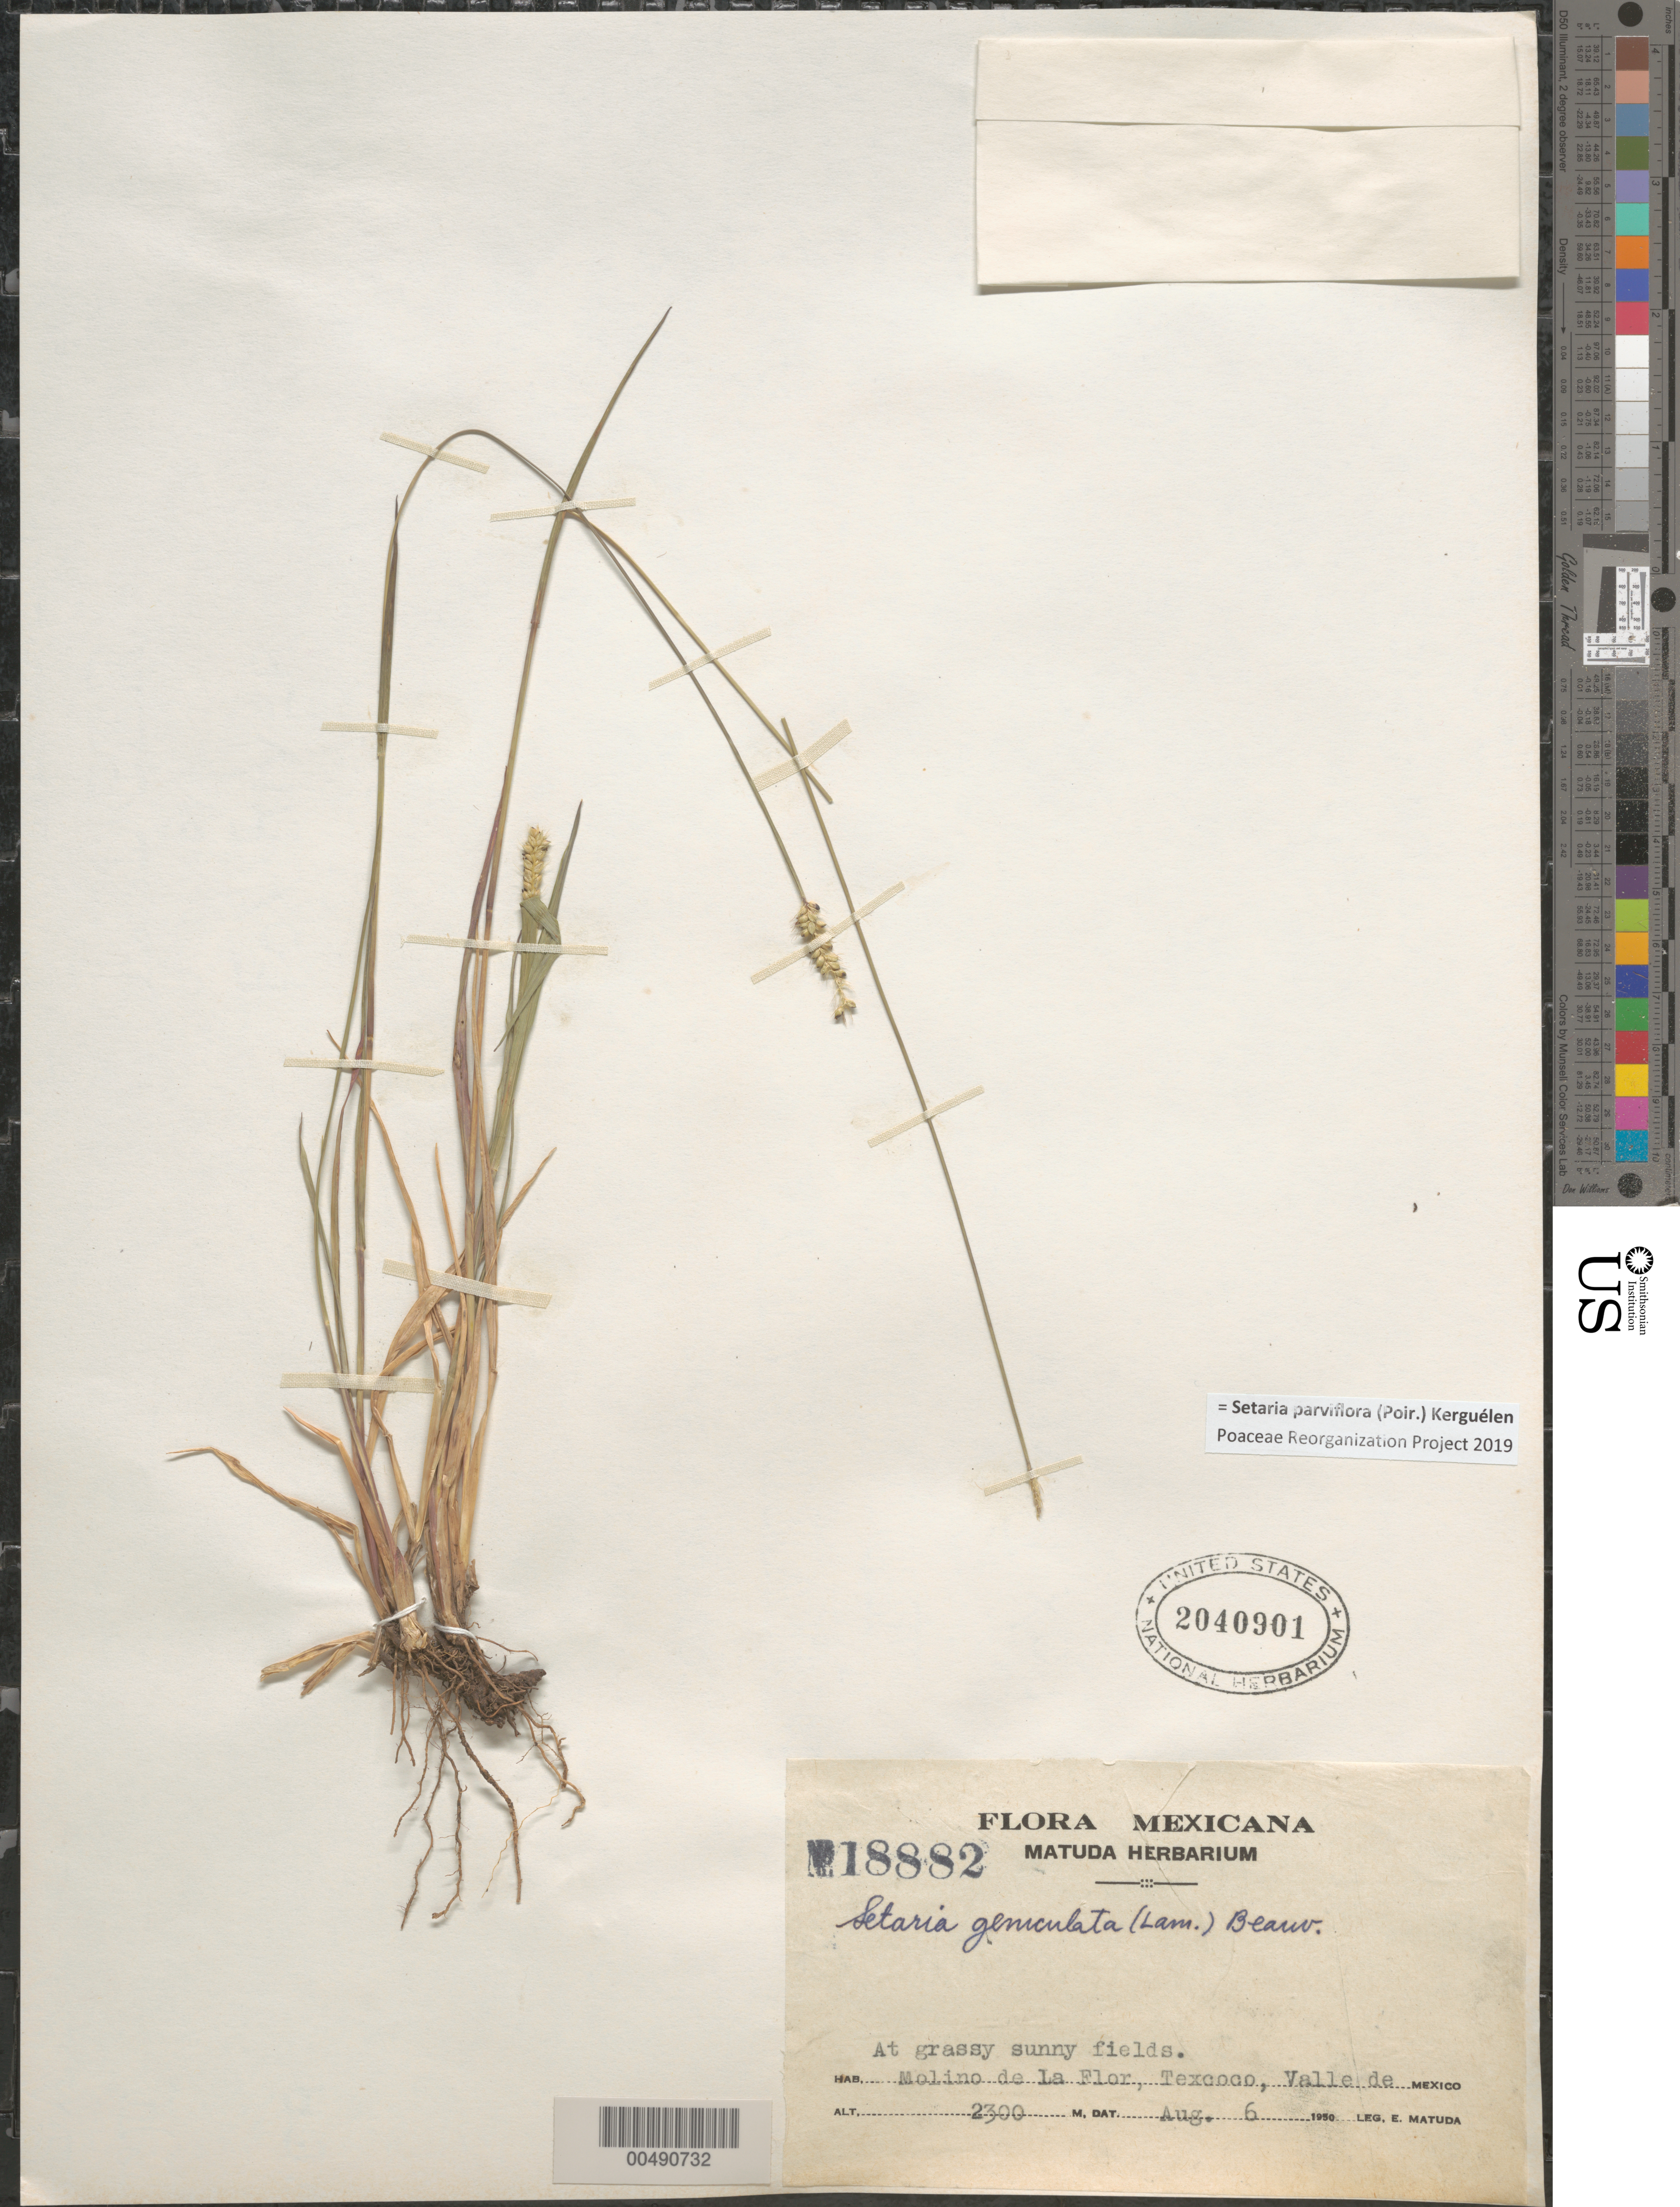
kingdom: Plantae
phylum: Tracheophyta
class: Liliopsida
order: Poales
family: Poaceae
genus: Setaria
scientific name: Setaria parviflora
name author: (Poir.) Kerguélen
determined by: Poaceae Reorganization Project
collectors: E. Matuda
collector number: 18882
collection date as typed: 6 Aug 1950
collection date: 1950-08-06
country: Mexico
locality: Valle de Mexico, Molino de La Flor, Texcoco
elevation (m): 2300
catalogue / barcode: US 2040901